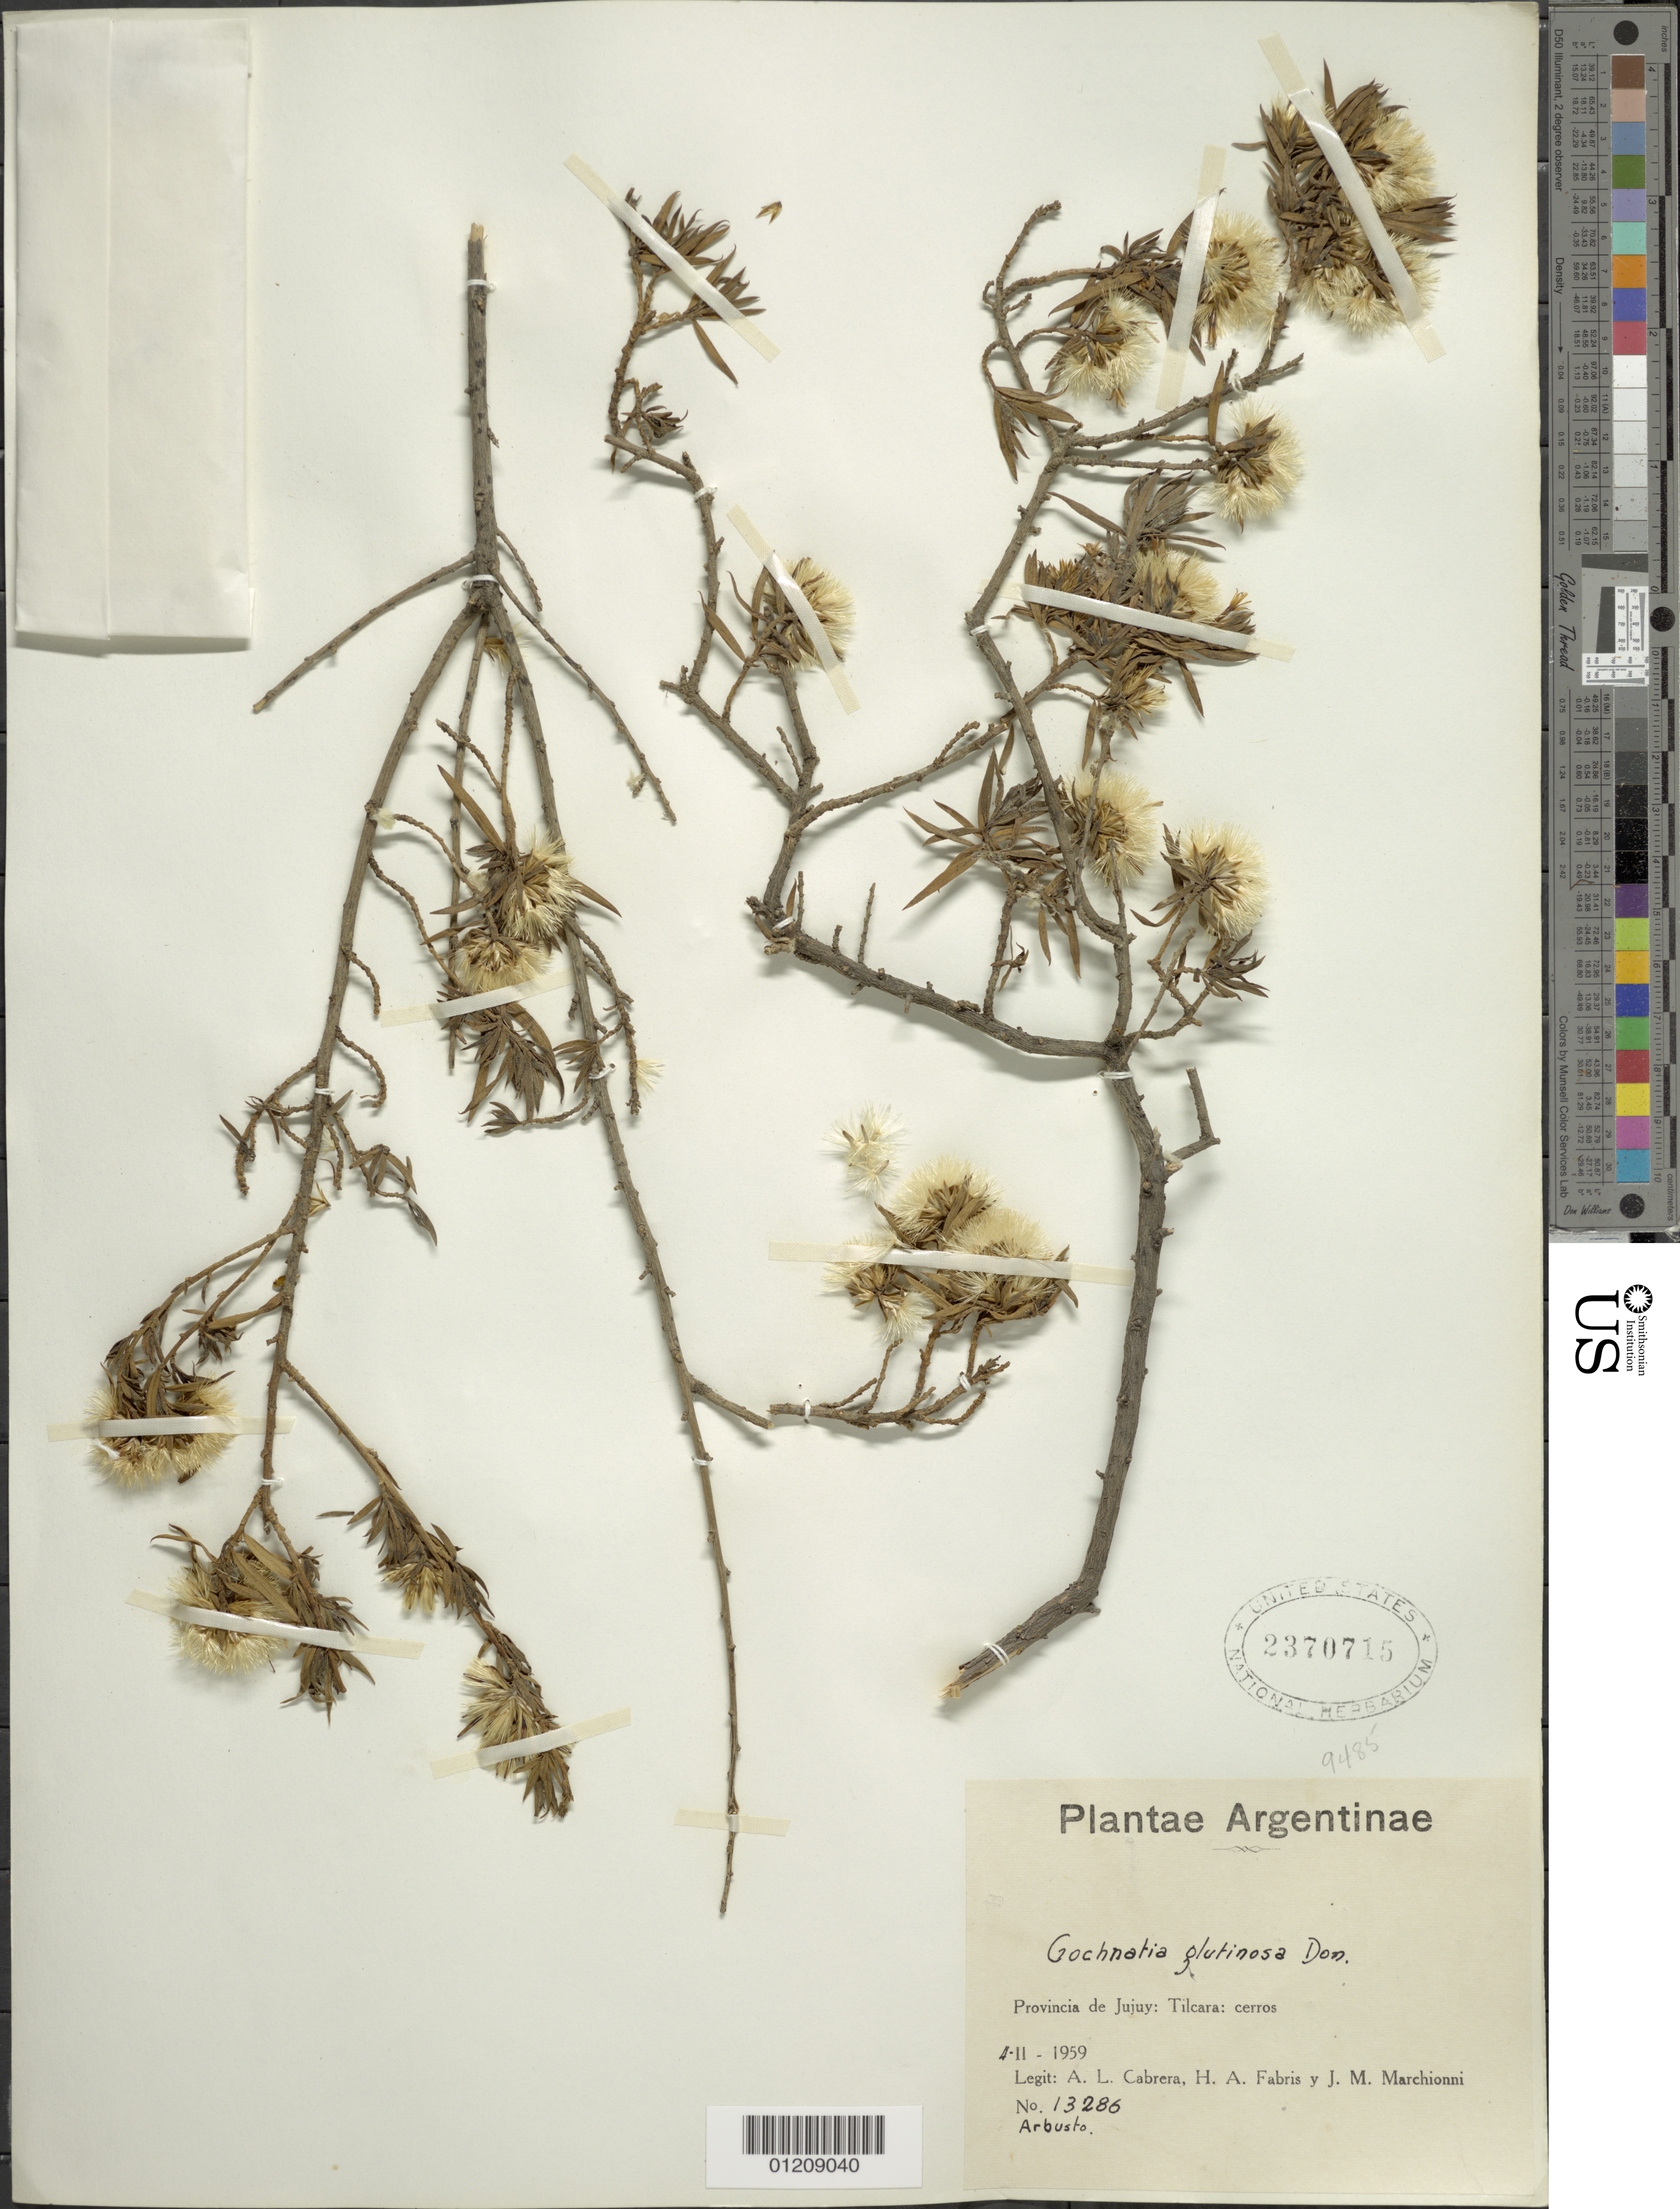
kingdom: Plantae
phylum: Tracheophyta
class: Magnoliopsida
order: Asterales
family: Asteraceae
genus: Pentaphorus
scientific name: Pentaphorus glutinosus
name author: D. Don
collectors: A. L. Cabrera, H. A. Fabris & J. Marchionni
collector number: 13286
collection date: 1959-02-04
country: Argentina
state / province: Jujuy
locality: Tilcara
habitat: cerros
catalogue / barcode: US 2370715